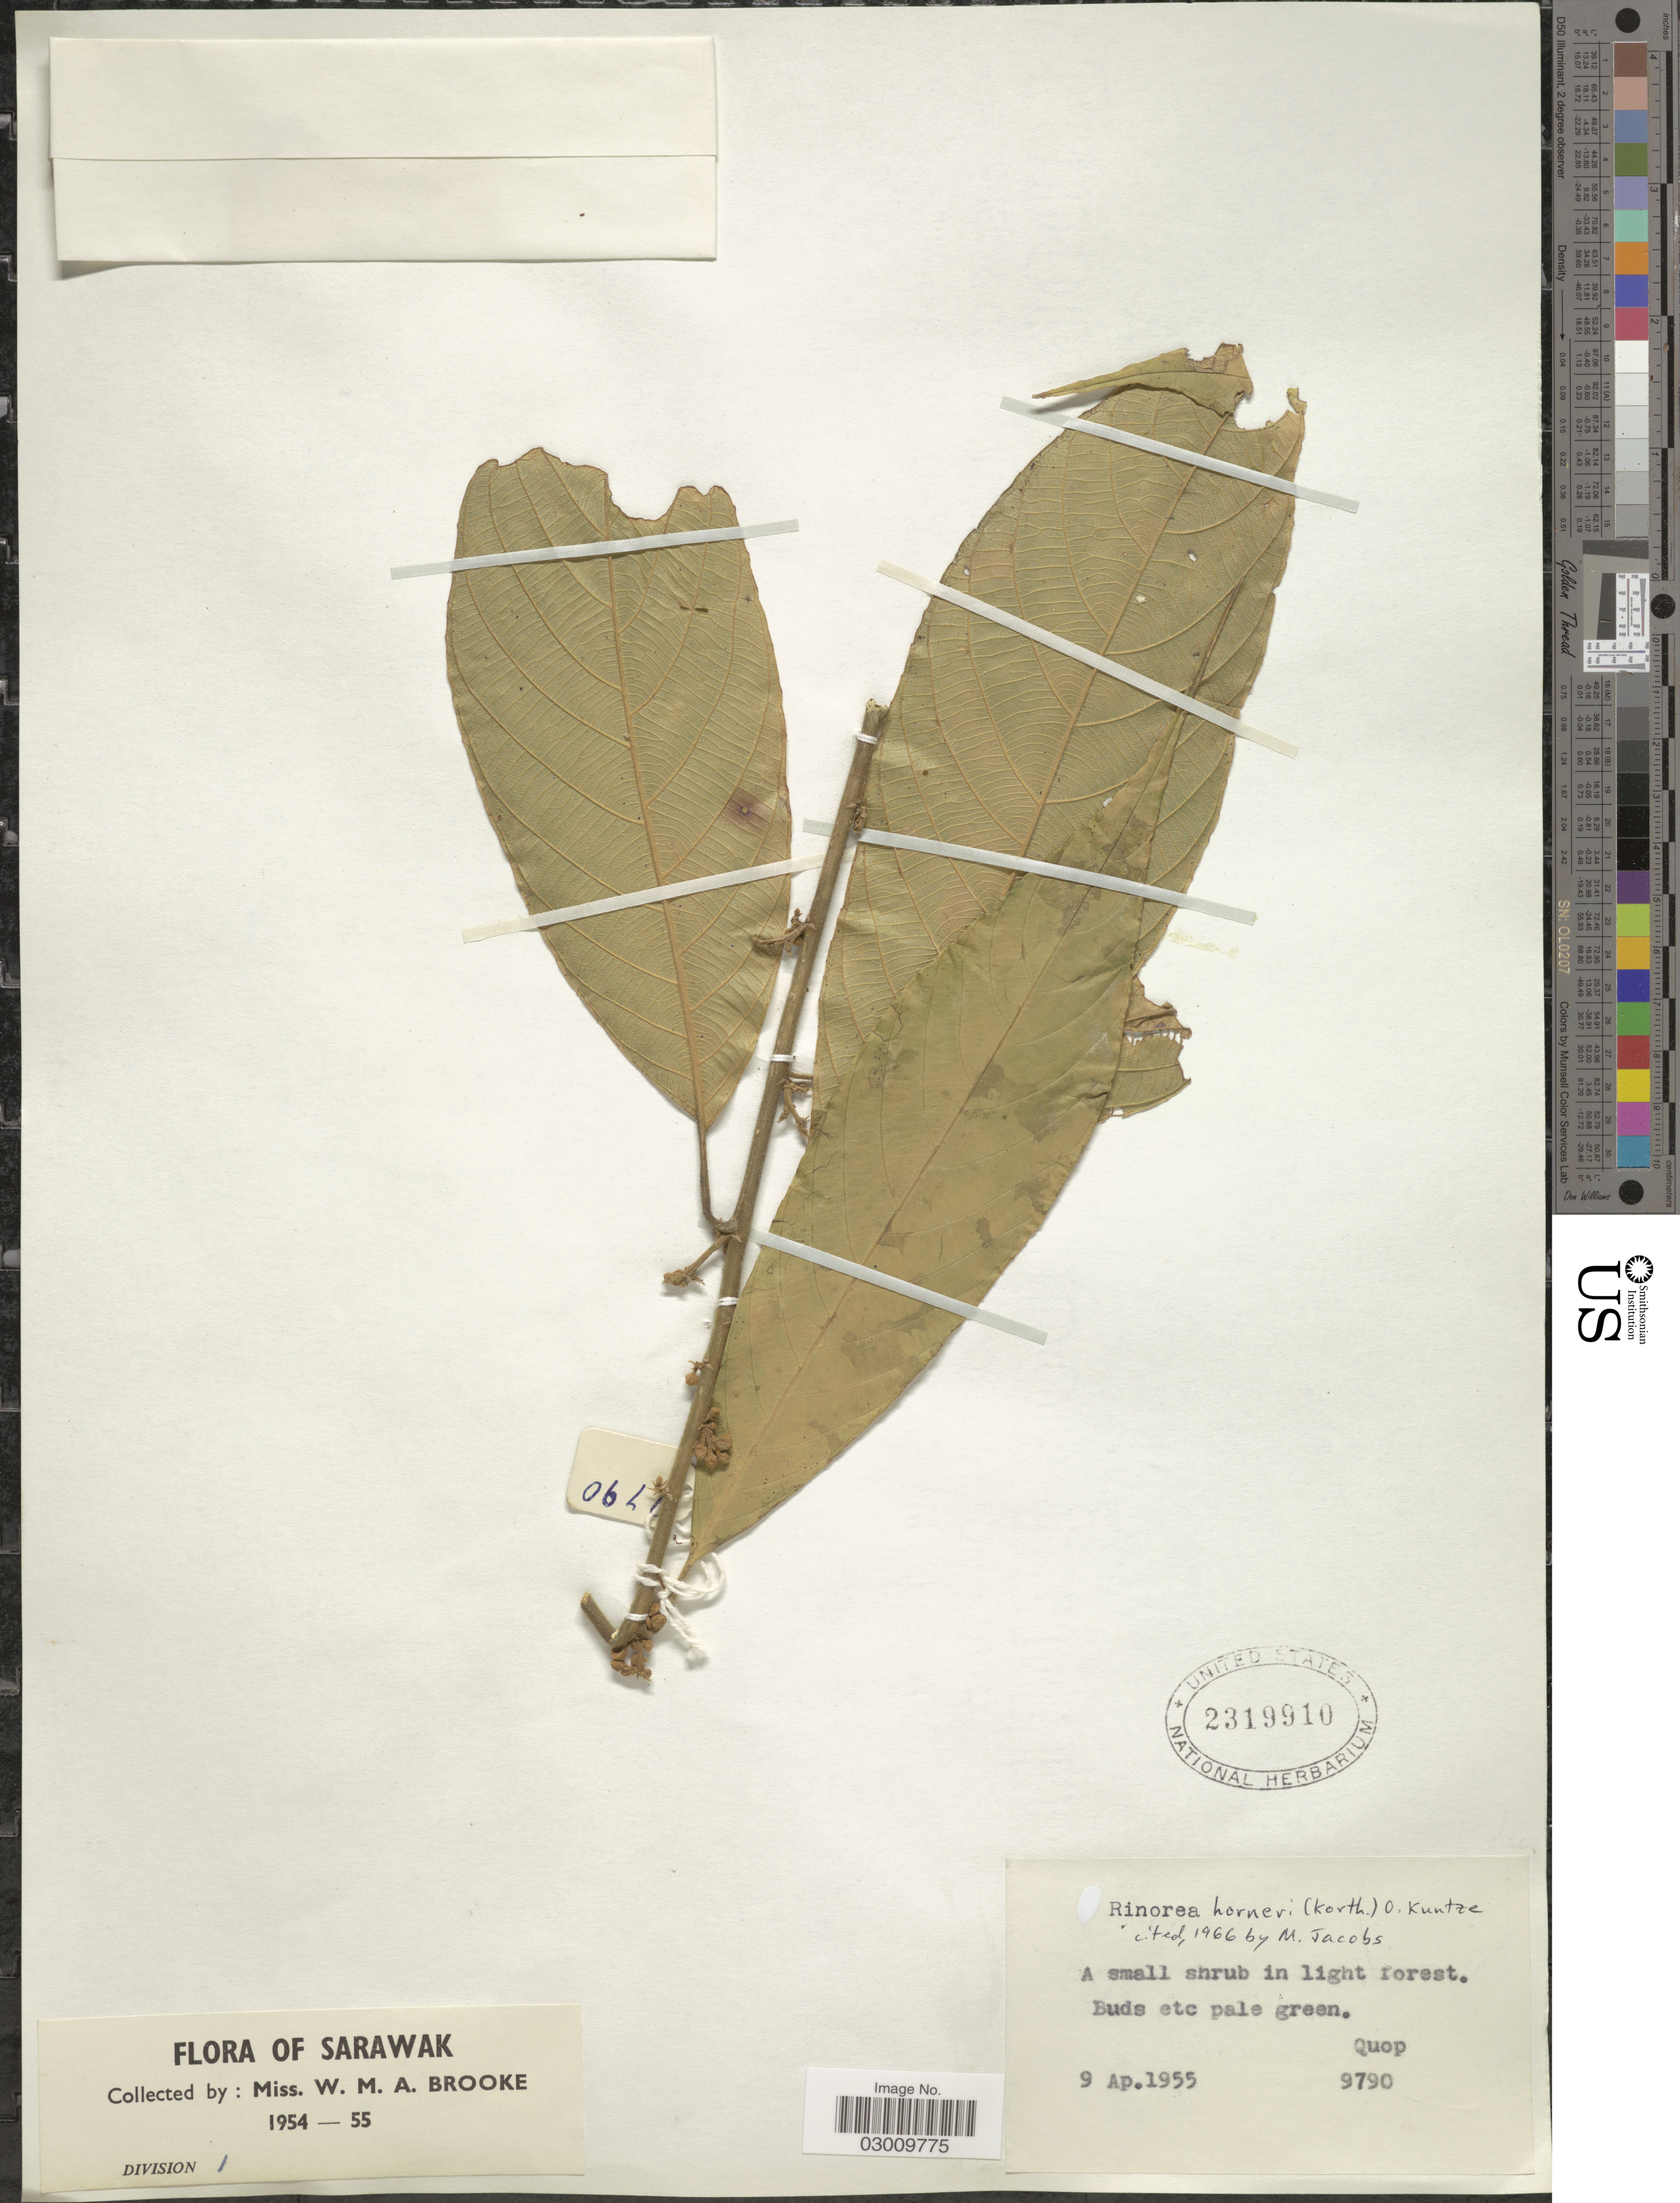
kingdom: Plantae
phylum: Tracheophyta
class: Magnoliopsida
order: Malpighiales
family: Violaceae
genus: Rinorea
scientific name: Rinorea hirtella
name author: (Ridl.) Merr.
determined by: DeMuria, J. M.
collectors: W. Brooke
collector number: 9790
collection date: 1955-04-09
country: Malaysia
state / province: Sarawak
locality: Quop [unsure placement]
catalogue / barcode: US 2319910